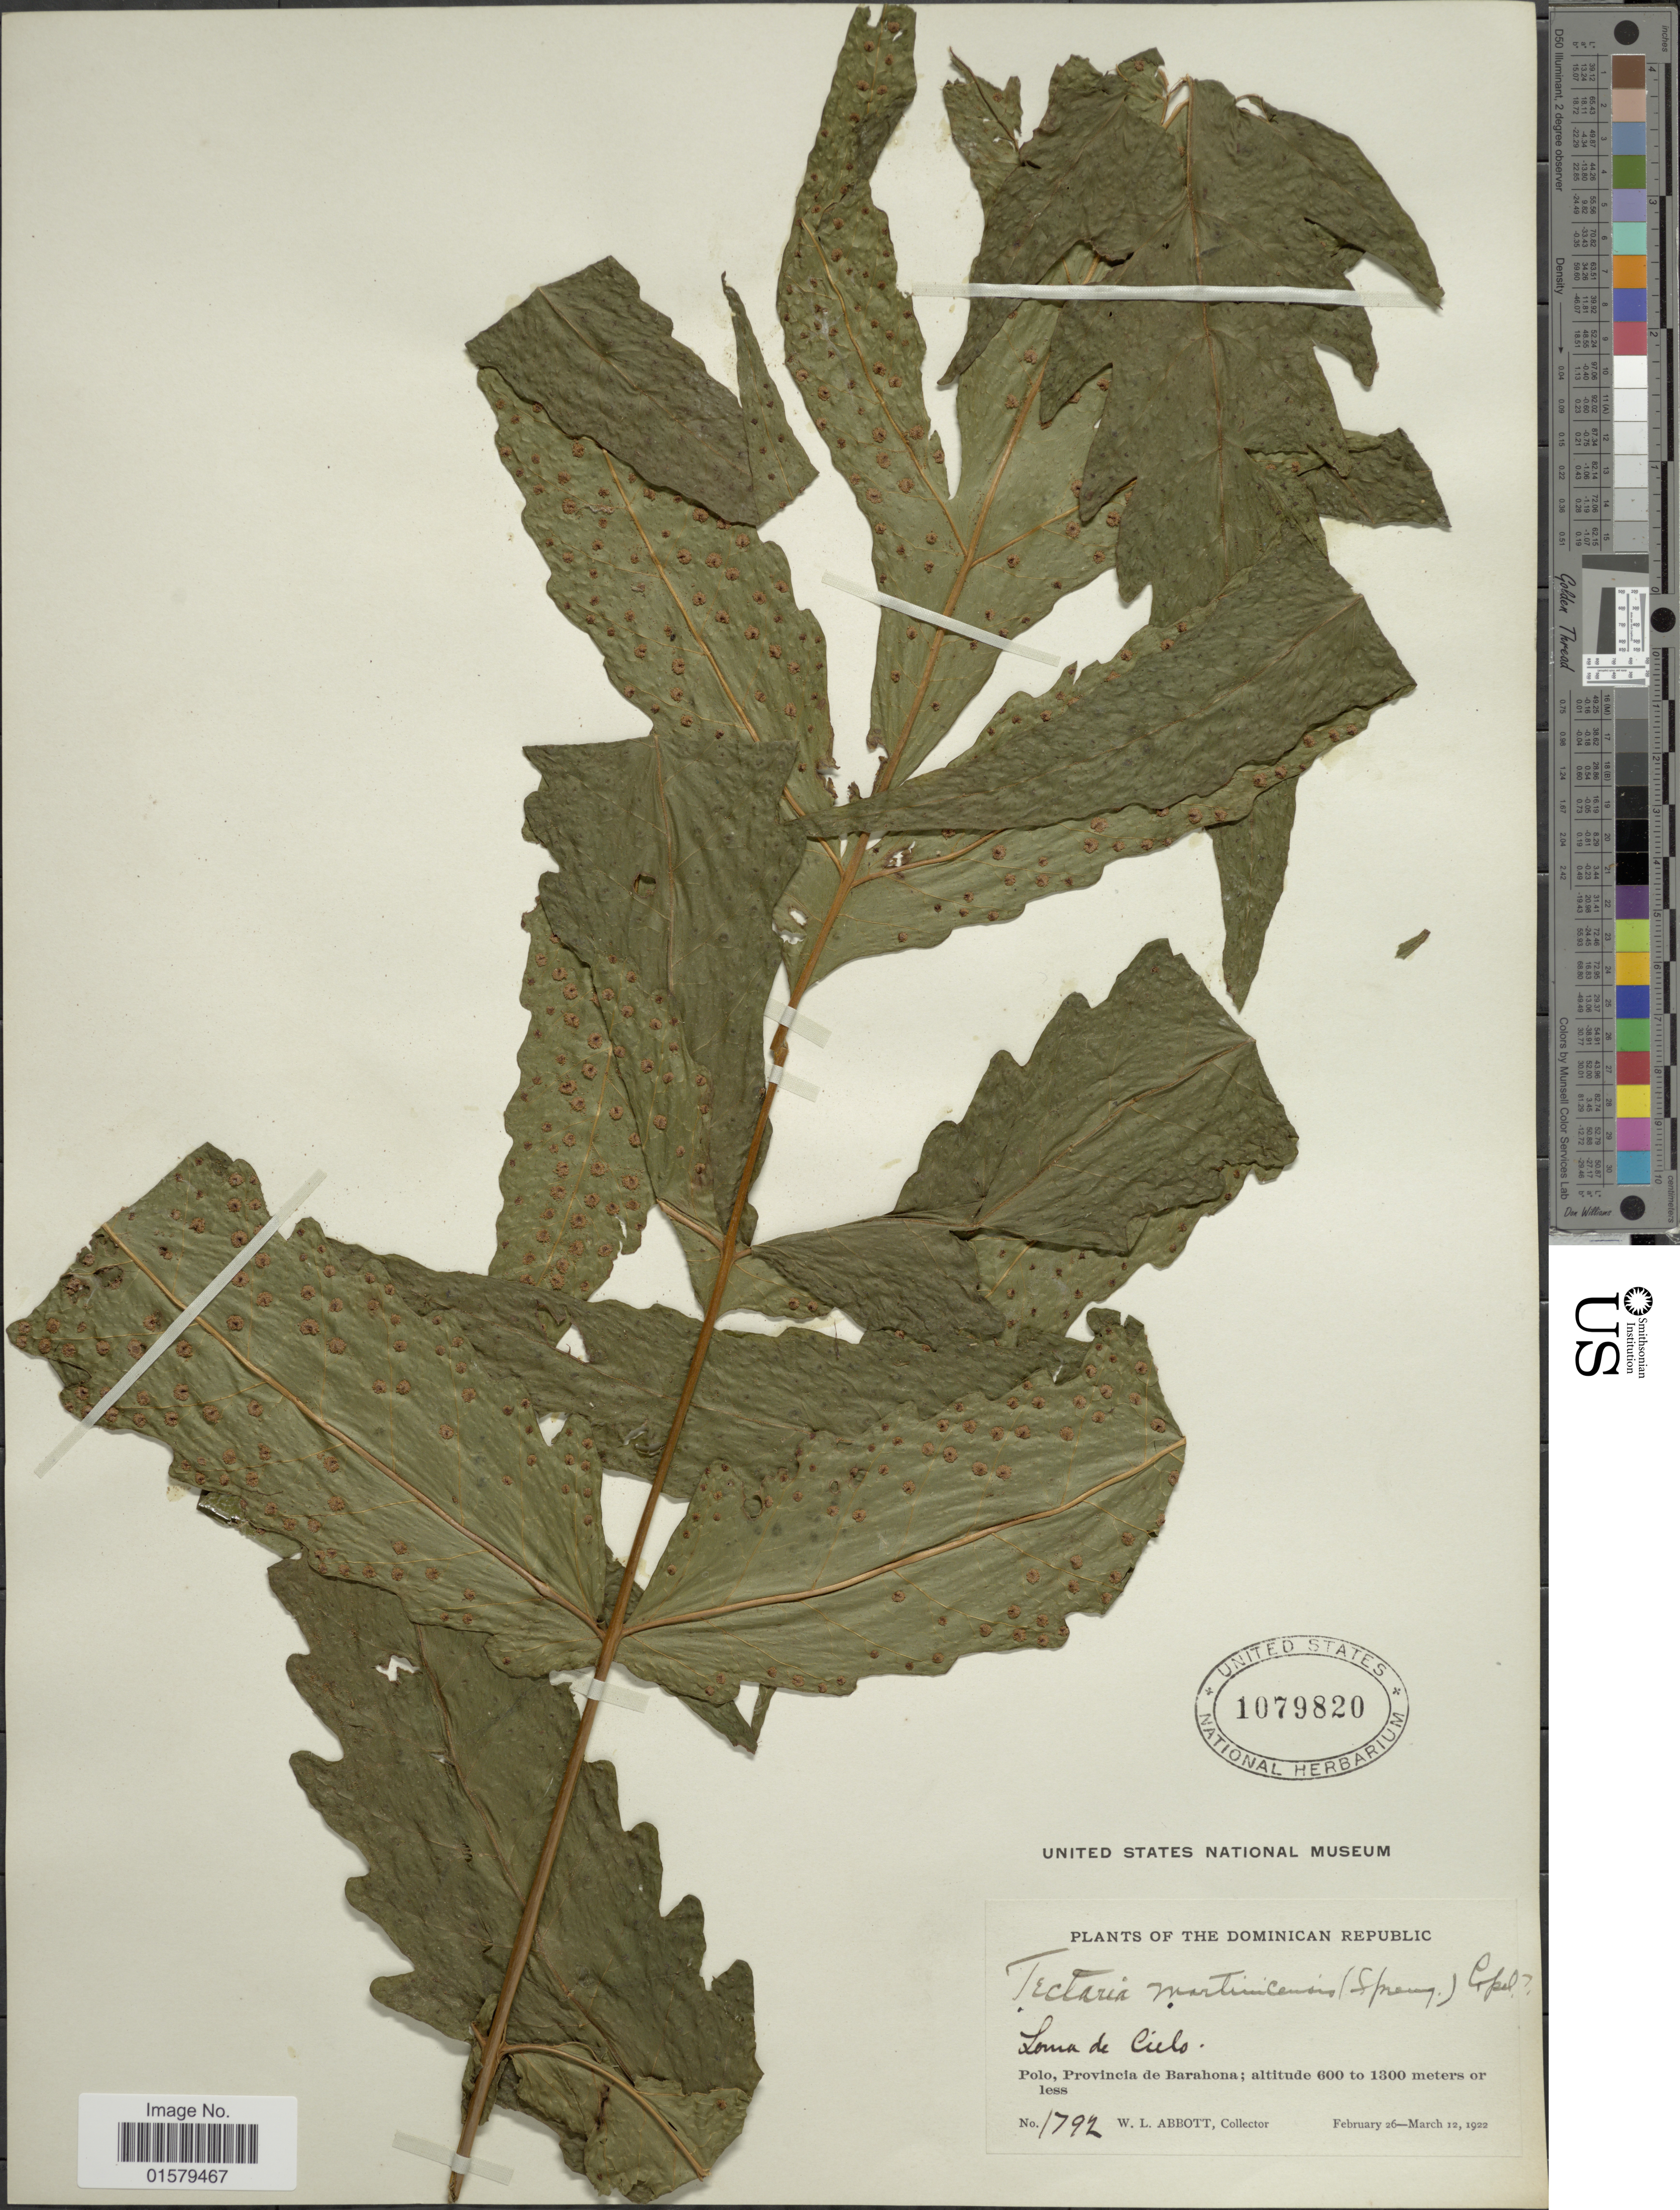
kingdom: Plantae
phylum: Tracheophyta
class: Polypodiopsida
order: Polypodiales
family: Tectariaceae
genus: Tectaria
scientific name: Tectaria transiens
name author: (C.V. Morton) A.R. Sm.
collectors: W. L. Abbott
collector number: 1792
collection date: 1922-02-26/1922-03-12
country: Dominican Republic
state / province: Barahona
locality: Loma de Cielo, Polo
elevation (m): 600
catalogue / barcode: US 1079820